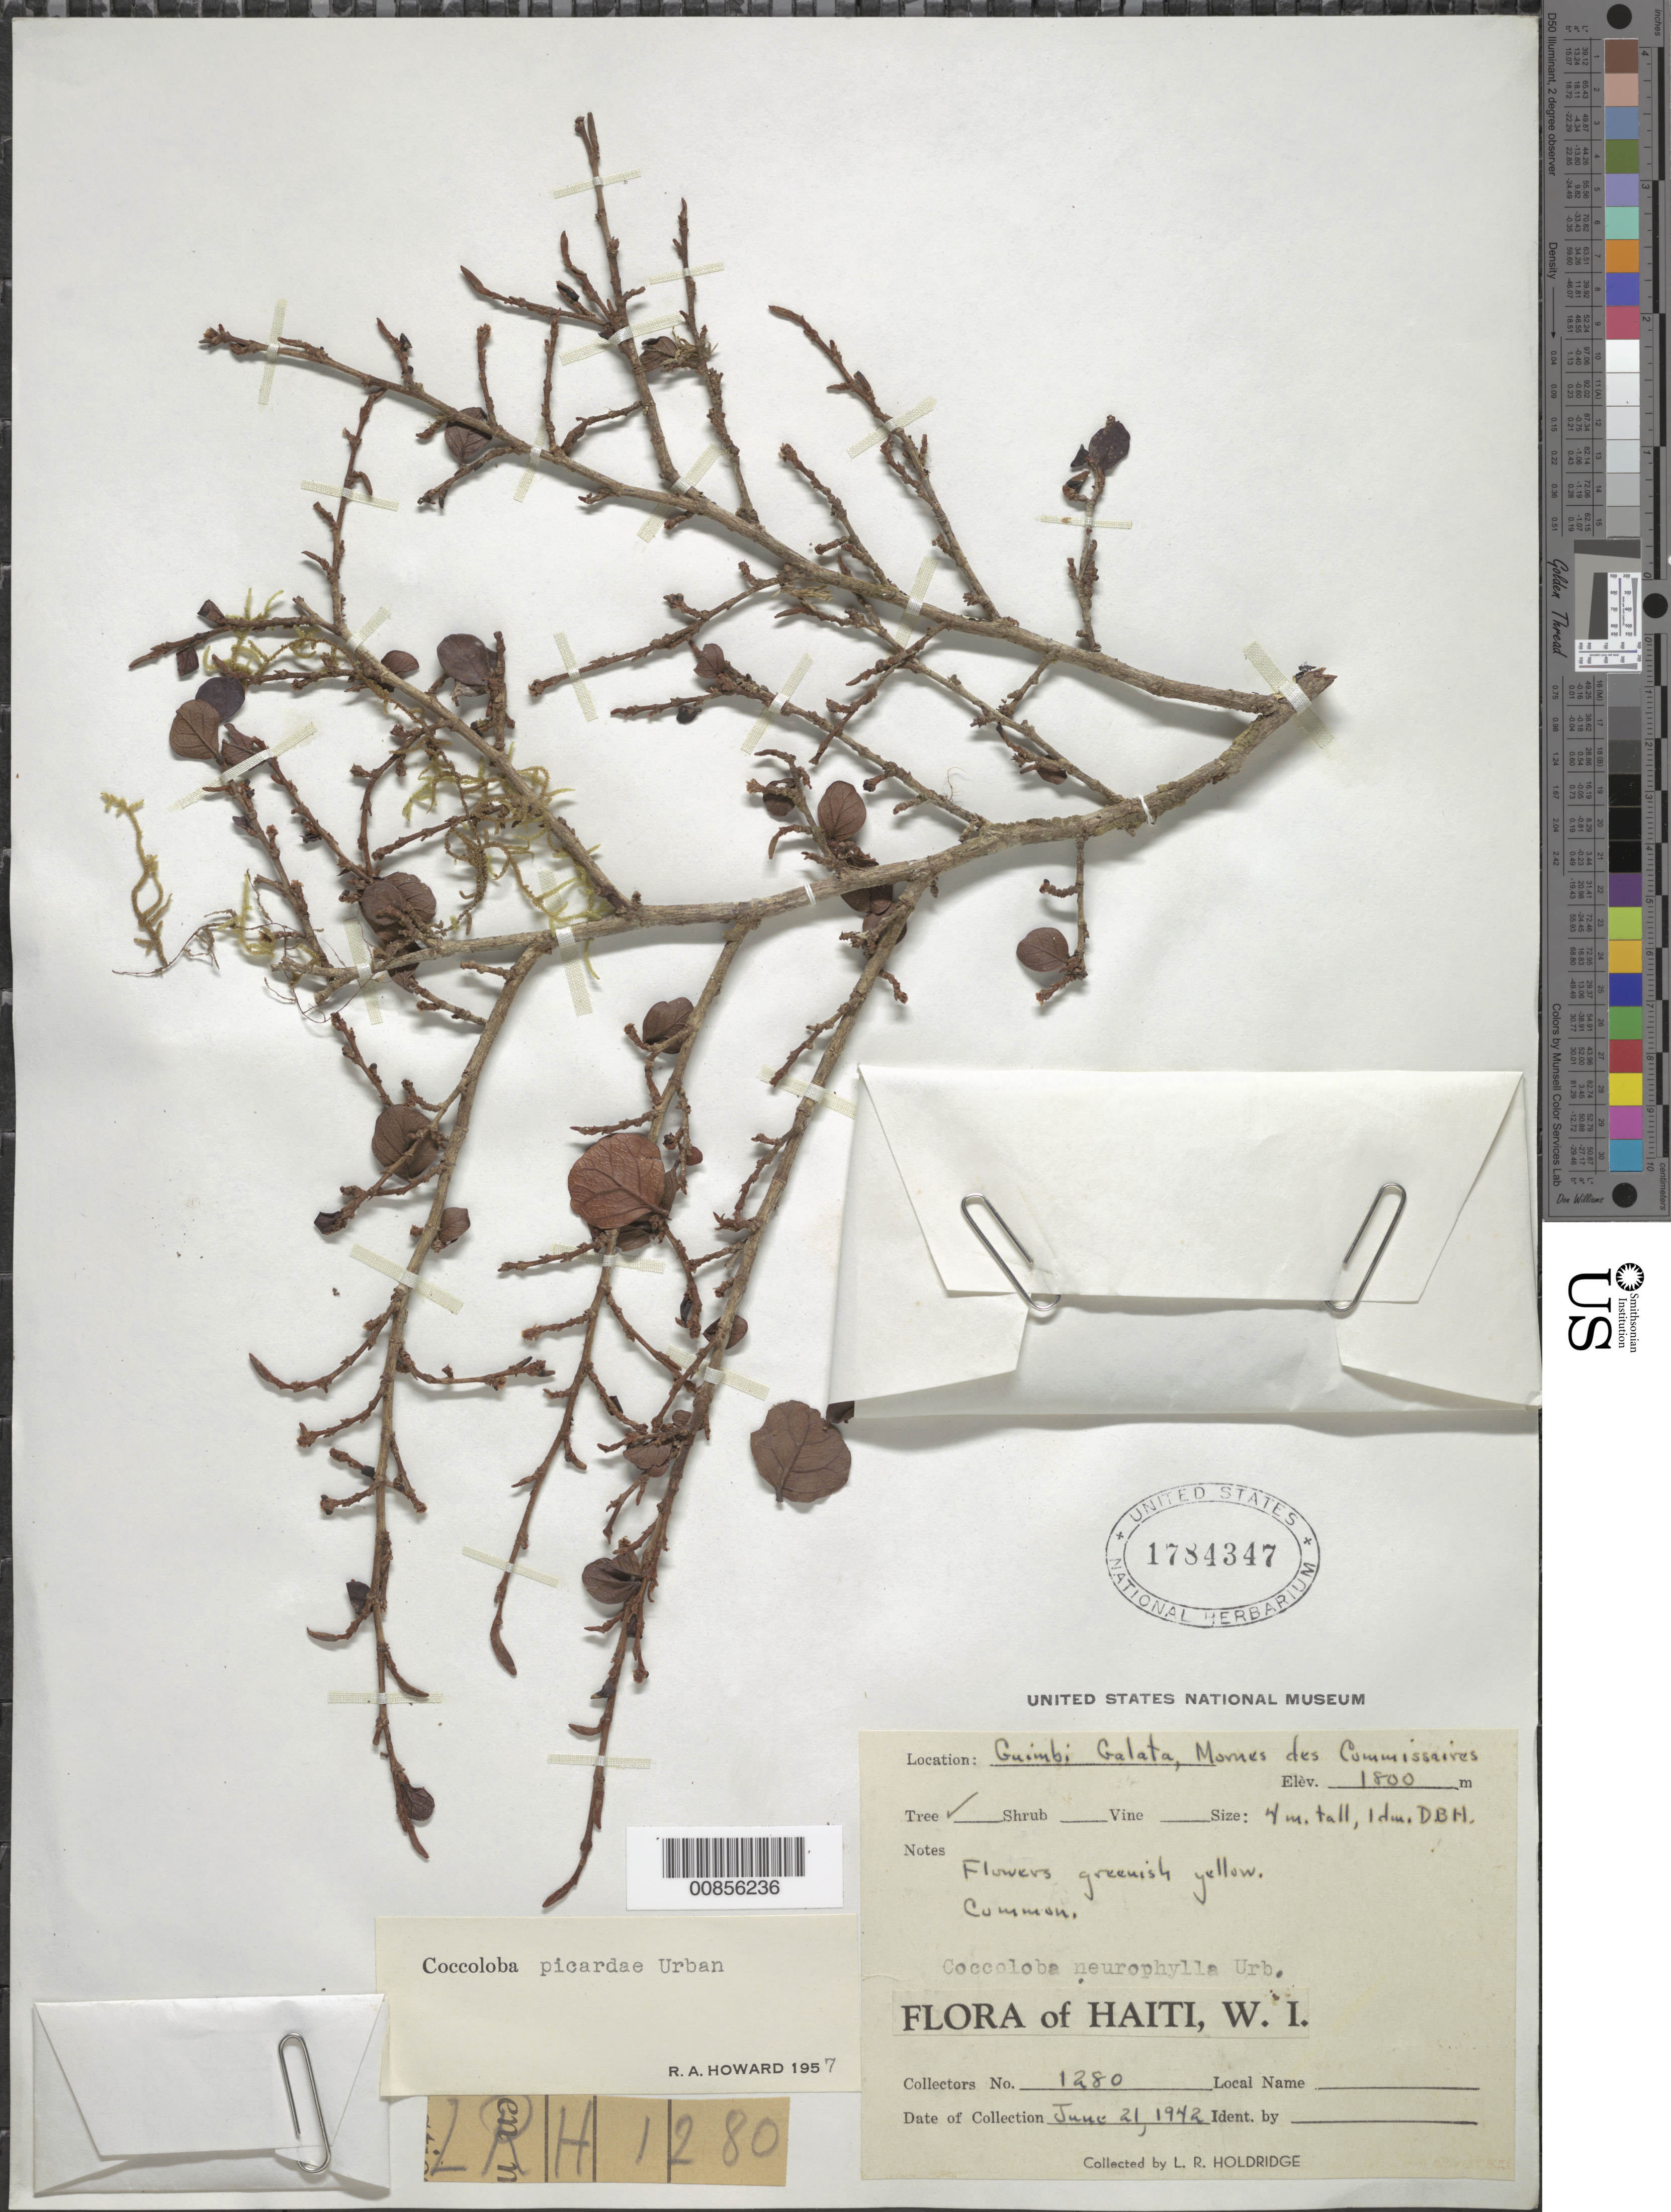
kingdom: Plantae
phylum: Tracheophyta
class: Magnoliopsida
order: Caryophyllales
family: Polygonaceae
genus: Coccoloba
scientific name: Coccoloba picardae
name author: Urb.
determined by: Howard, R. A.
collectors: L. Holdridge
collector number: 1280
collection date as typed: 21 Jun 1942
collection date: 1942-06-21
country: Haiti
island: Hispaniola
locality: Guimbi Galata, Mornes des Commissaires.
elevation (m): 1800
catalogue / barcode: US 1784347